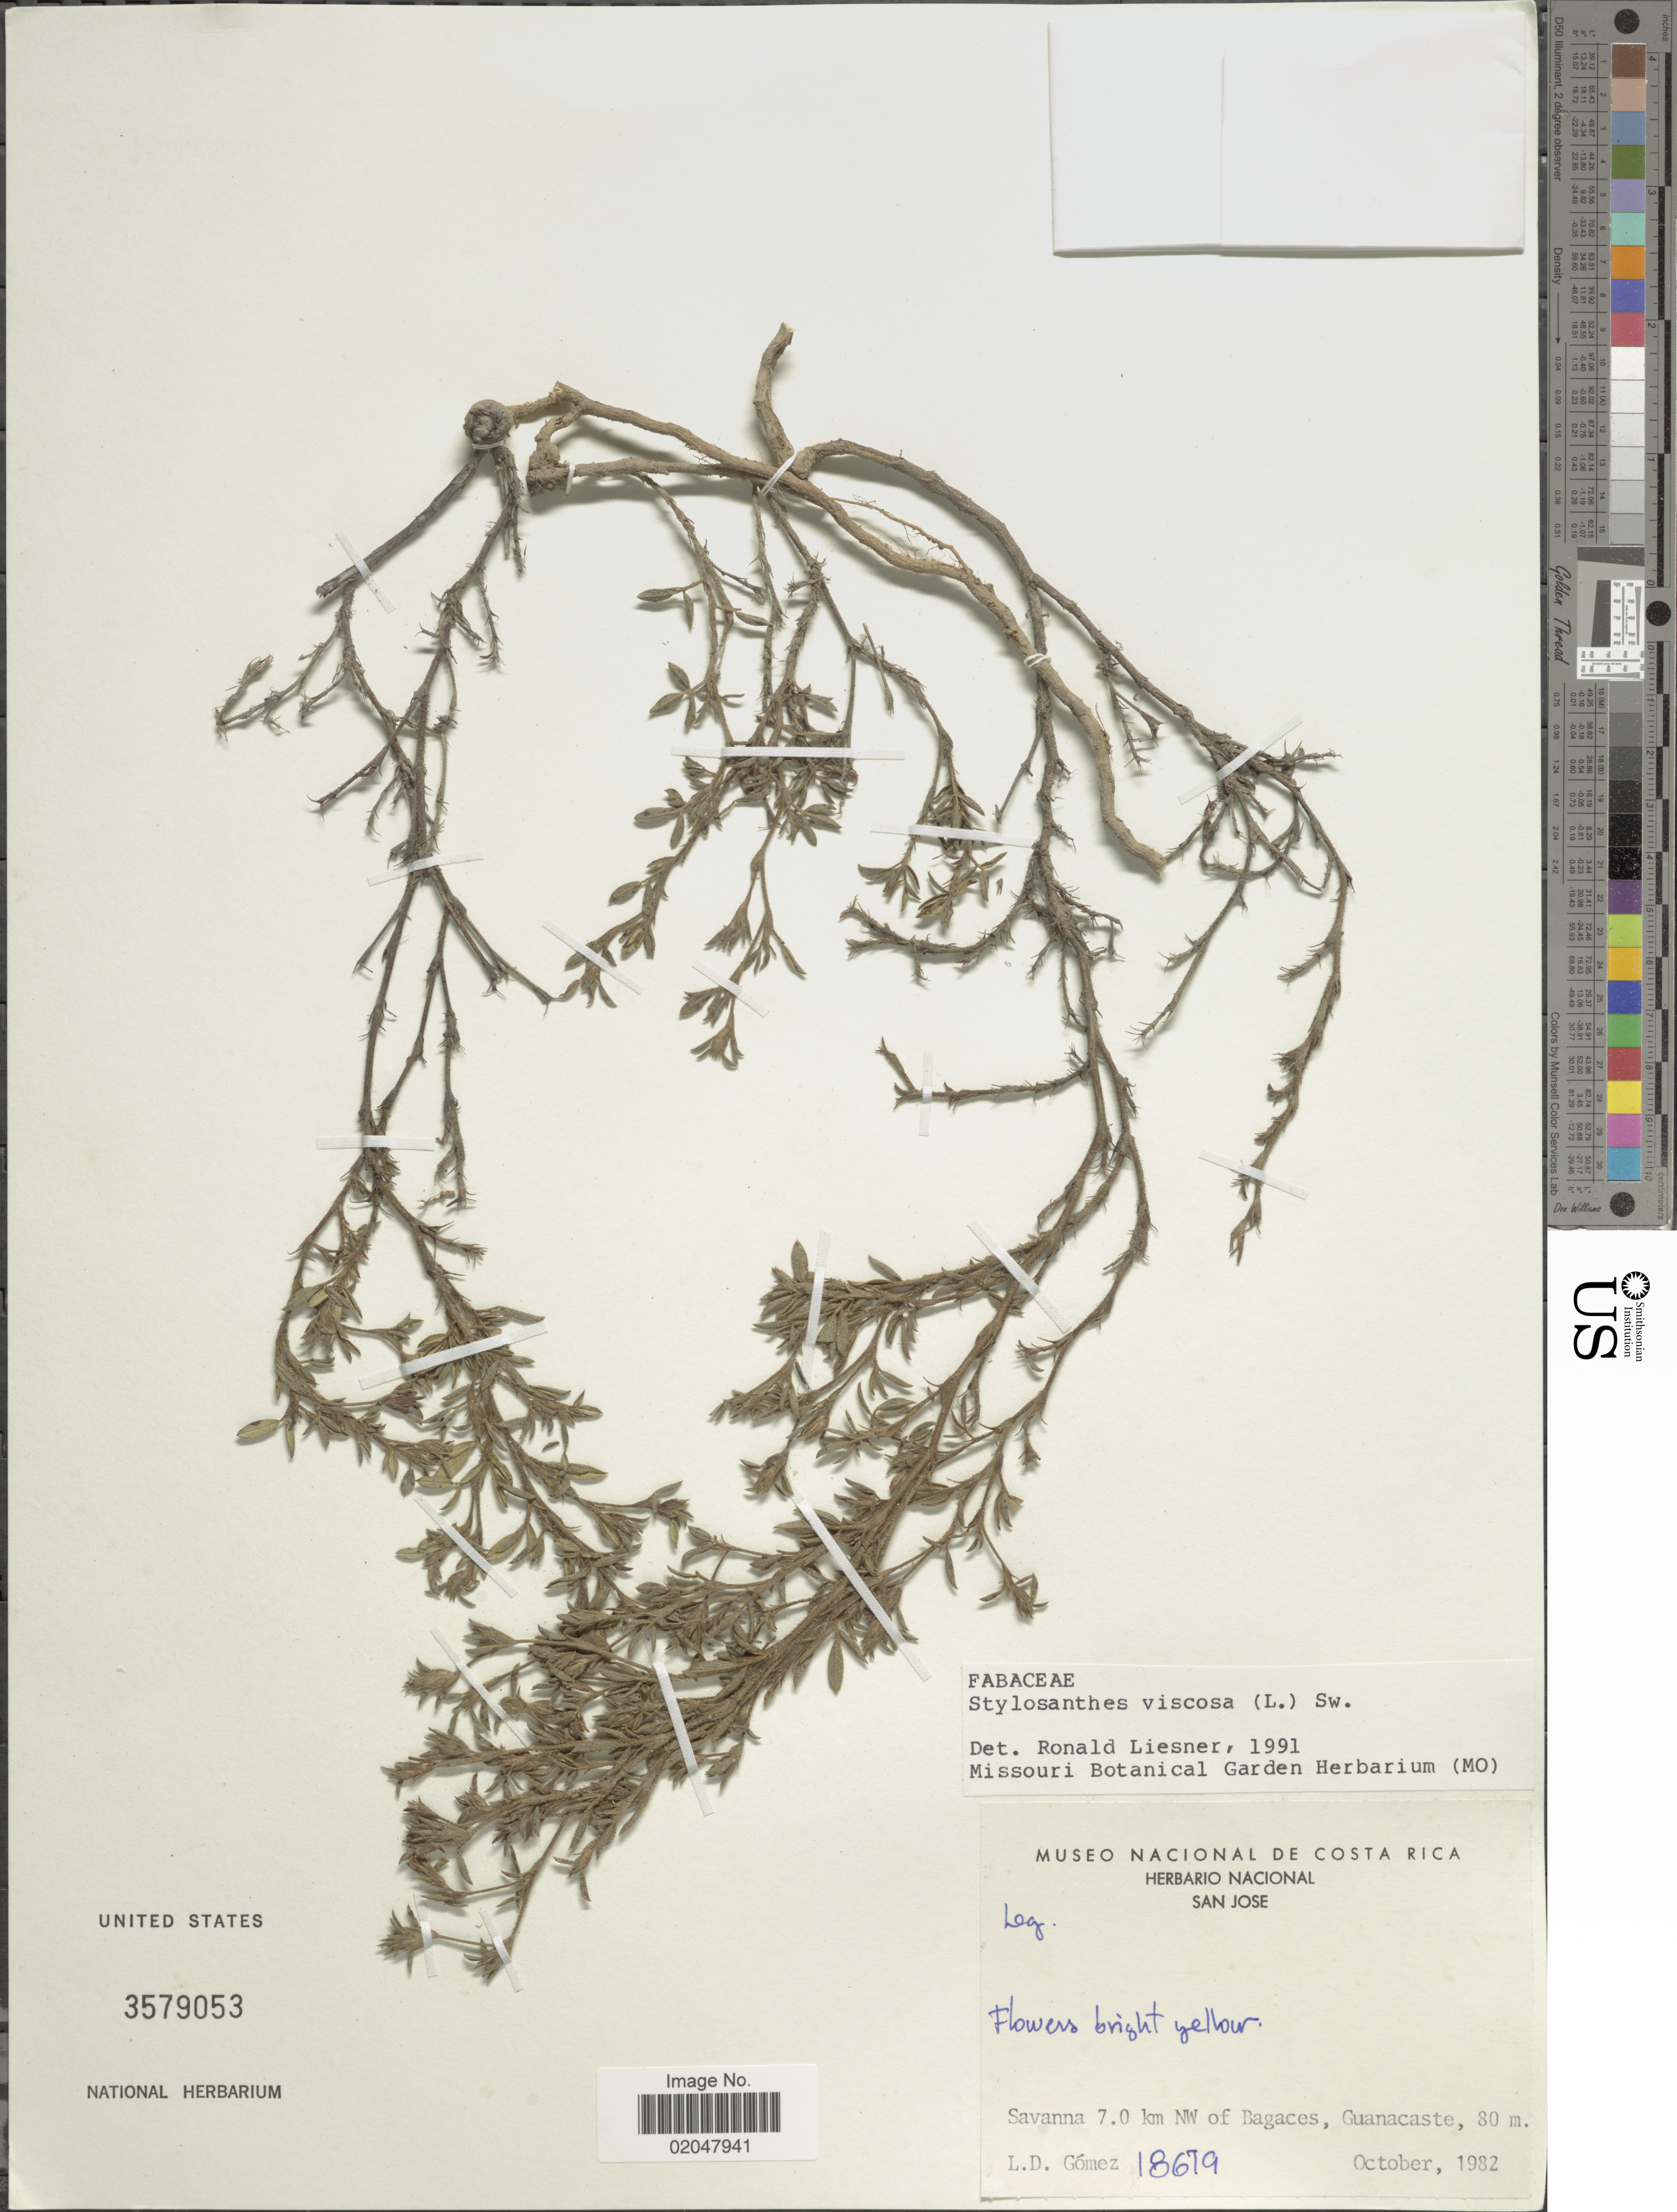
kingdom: Plantae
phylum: Tracheophyta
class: Magnoliopsida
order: Fabales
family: Fabaceae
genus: Stylosanthes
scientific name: Stylosanthes viscosa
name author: Sw.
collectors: L. Gomez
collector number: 18679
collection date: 1982-10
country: Costa Rica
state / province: Guanacaste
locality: Savanna 7.0 km NW of Bagaces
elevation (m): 80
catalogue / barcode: US 3579053